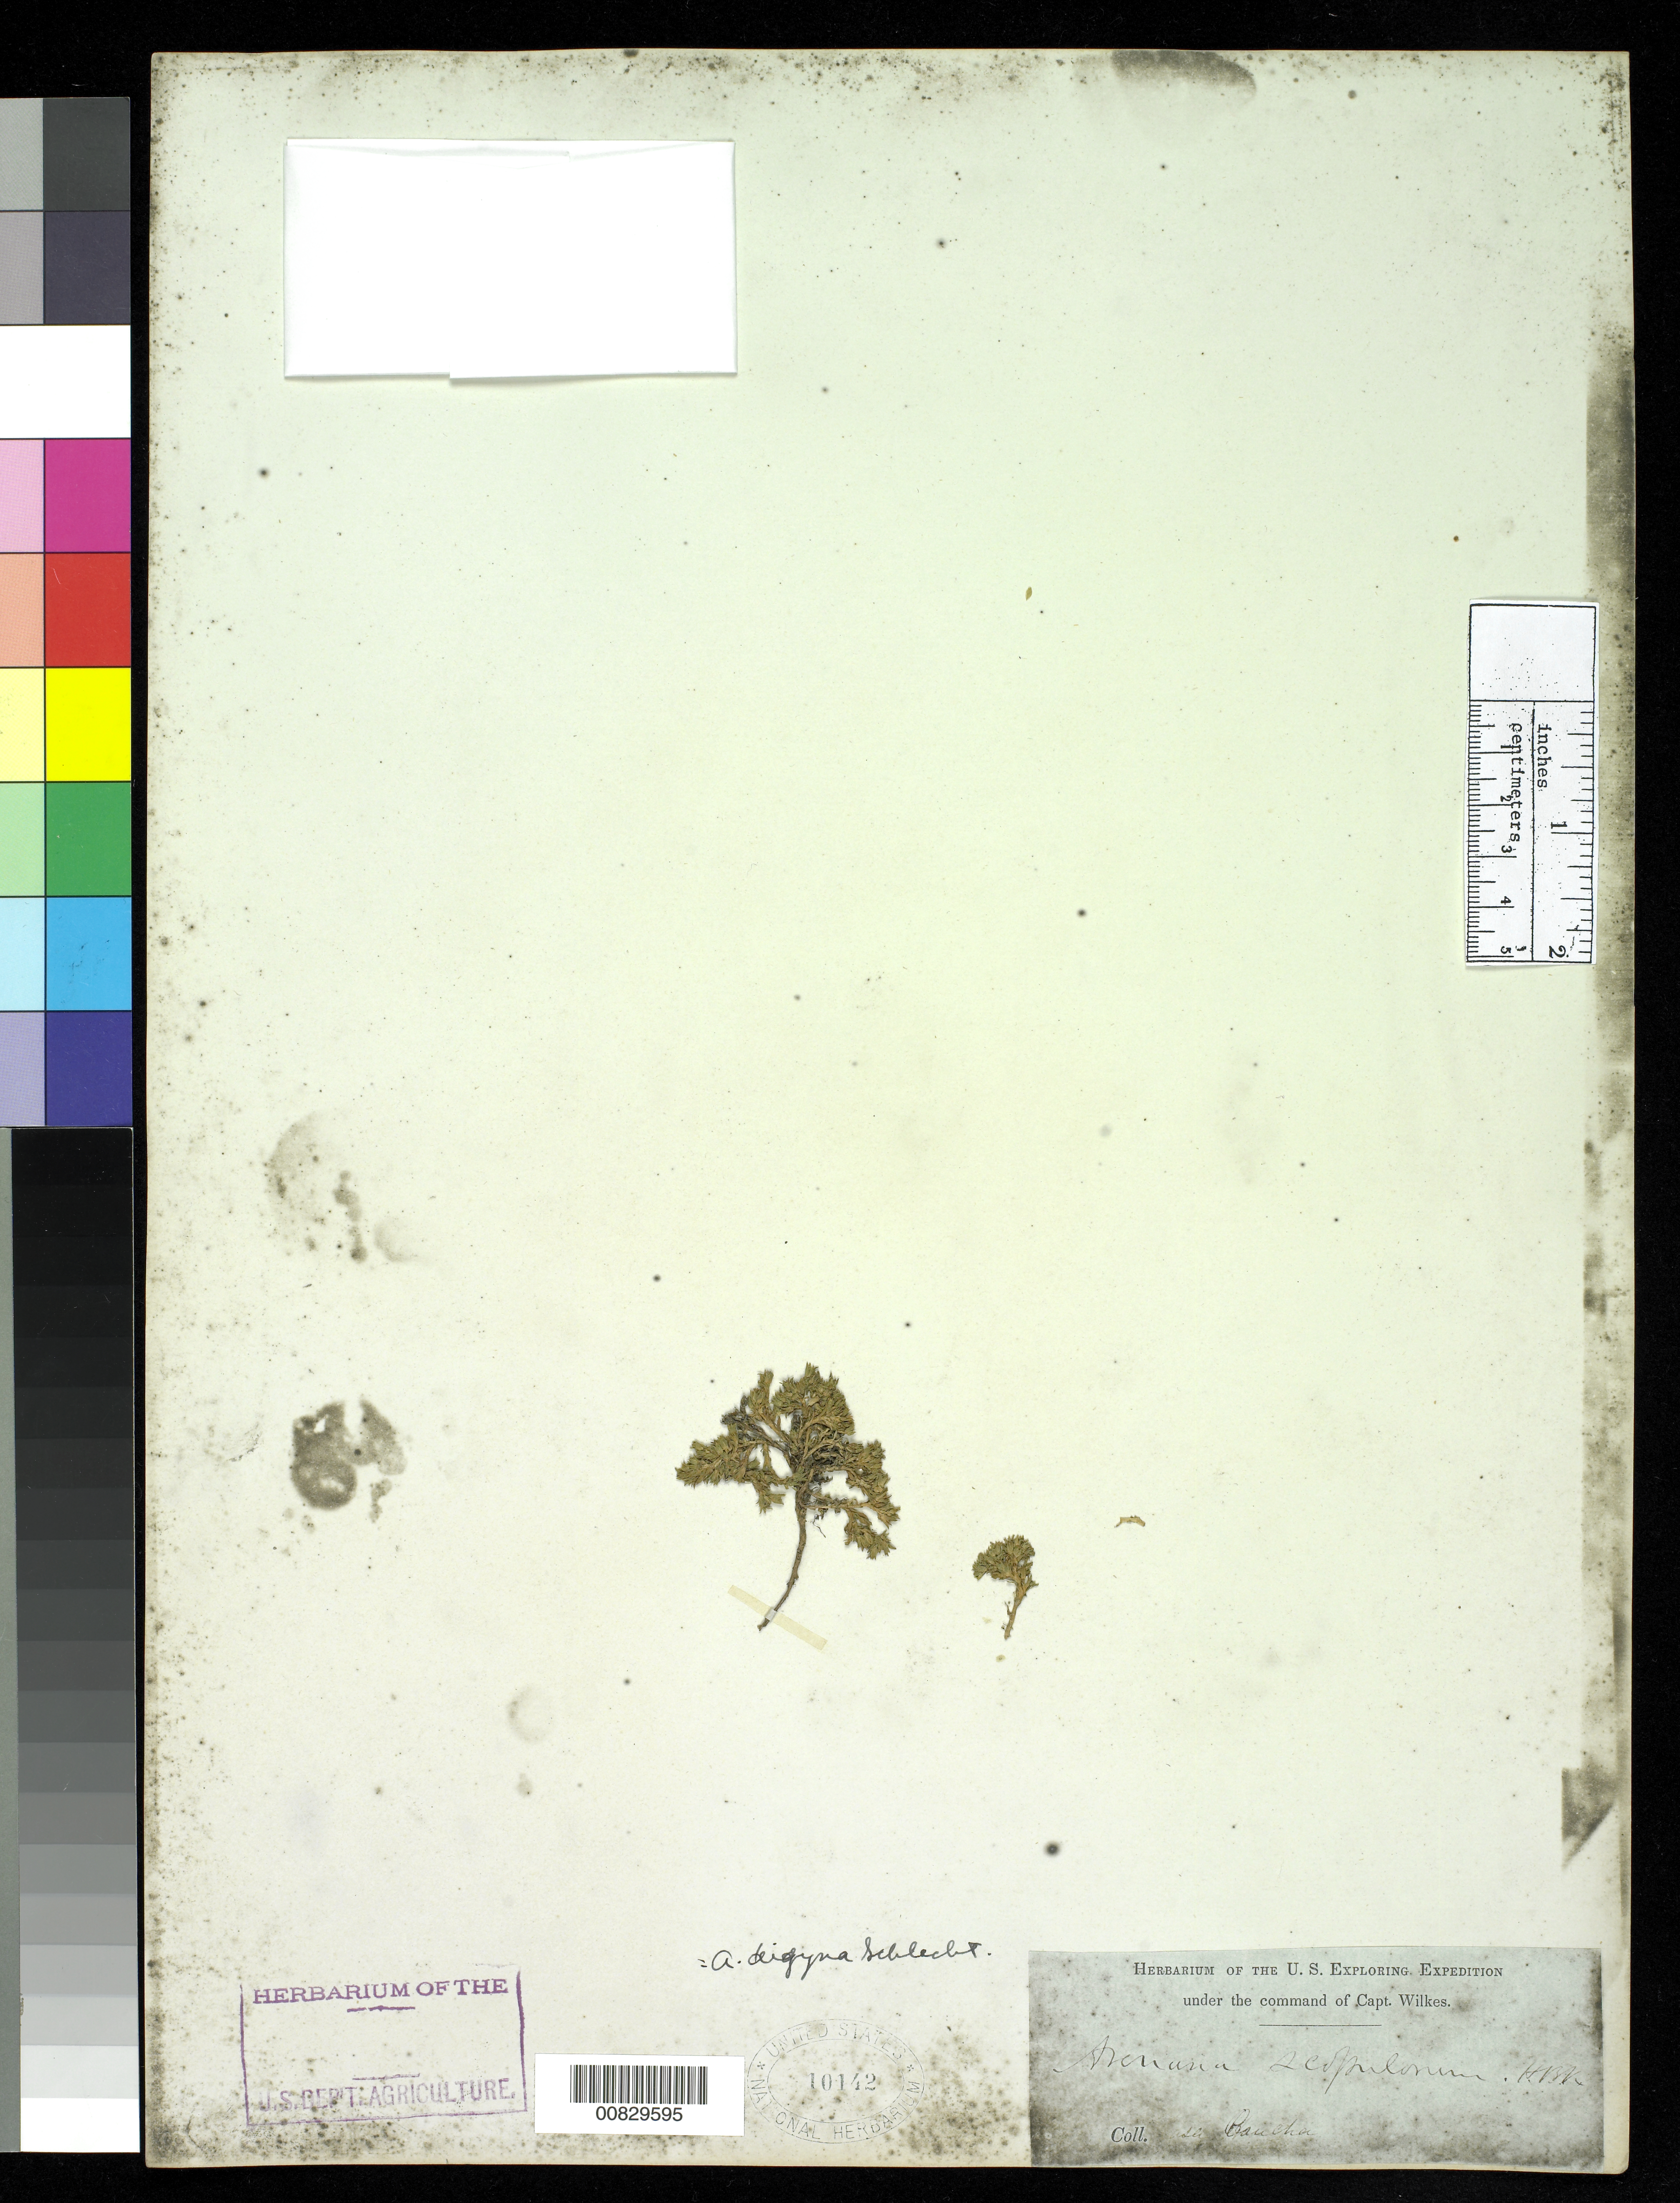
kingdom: Plantae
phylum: Tracheophyta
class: Magnoliopsida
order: Caryophyllales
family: Caryophyllaceae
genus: Arenaria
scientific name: Arenaria scopulorum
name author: Kunth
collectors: Wilkes Explor. Exped.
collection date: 1838/1842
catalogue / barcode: US 10142